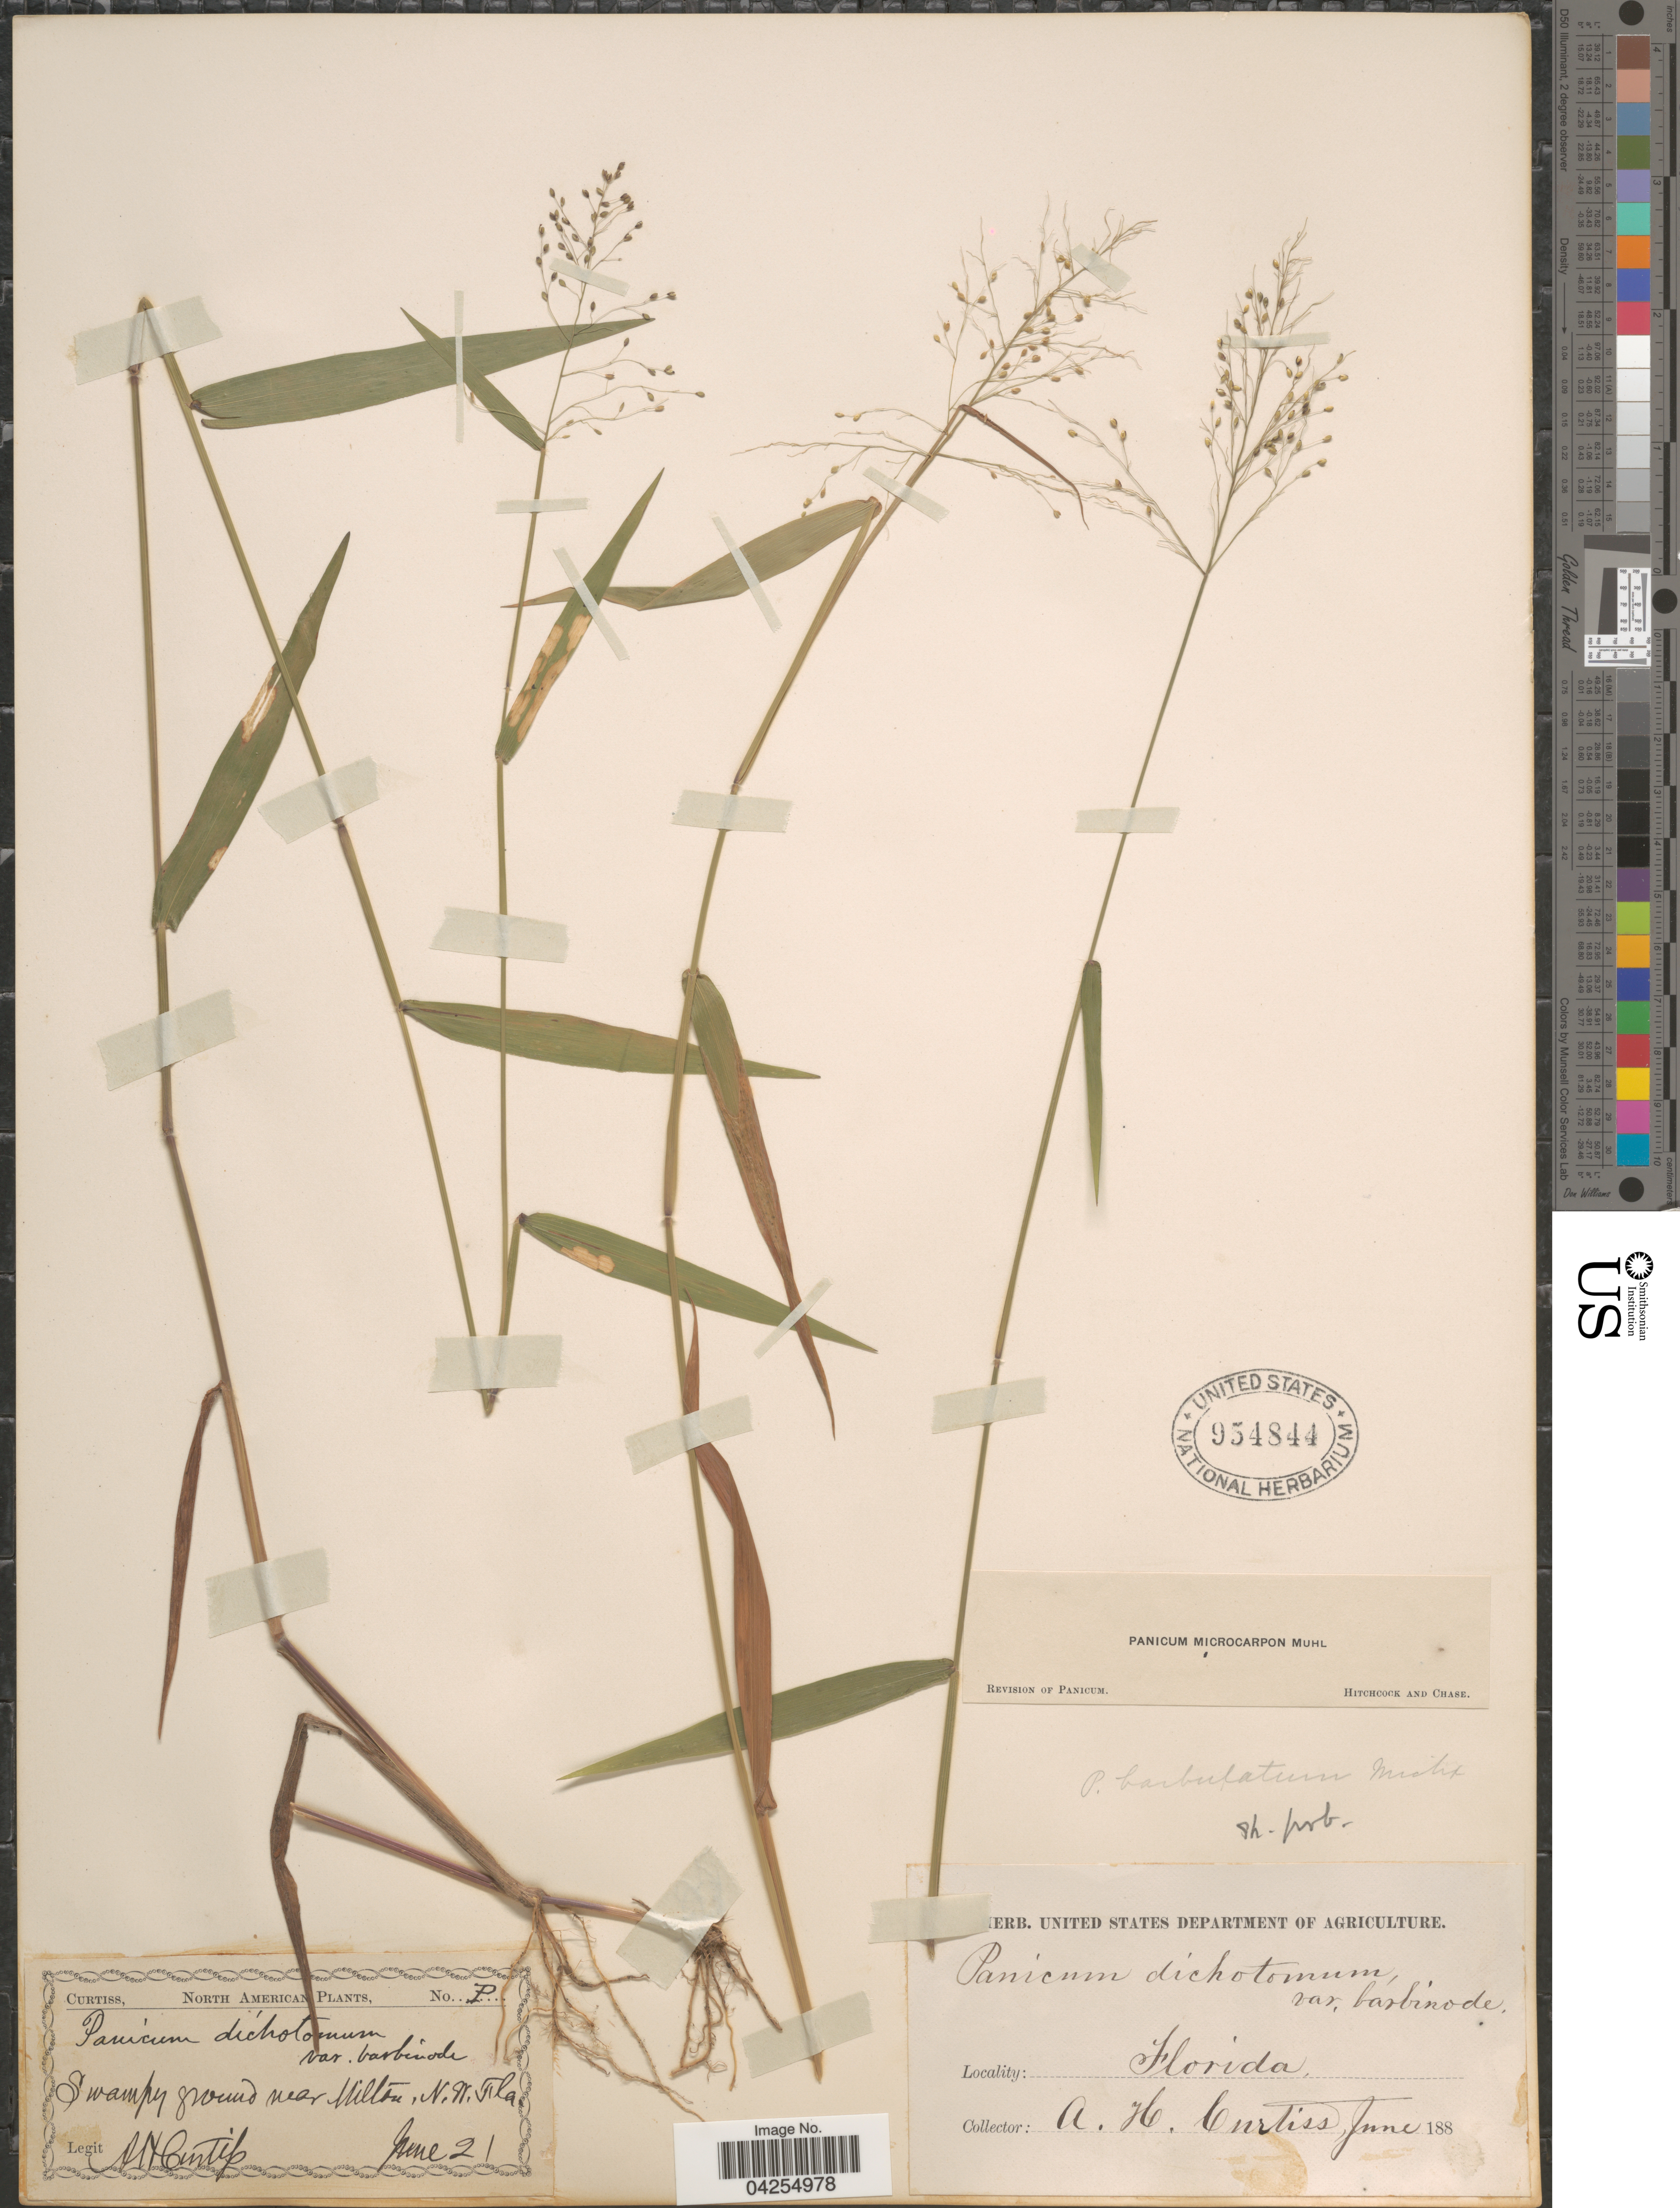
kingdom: Plantae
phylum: Tracheophyta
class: Liliopsida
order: Poales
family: Poaceae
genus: Dichanthelium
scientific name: Dichanthelium dichotomum var. dichotomum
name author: (L.) Gould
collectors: A. H. Curtiss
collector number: P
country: United States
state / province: Florida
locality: Swampy ground near Milton, N.W. Fla.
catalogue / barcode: US 954844